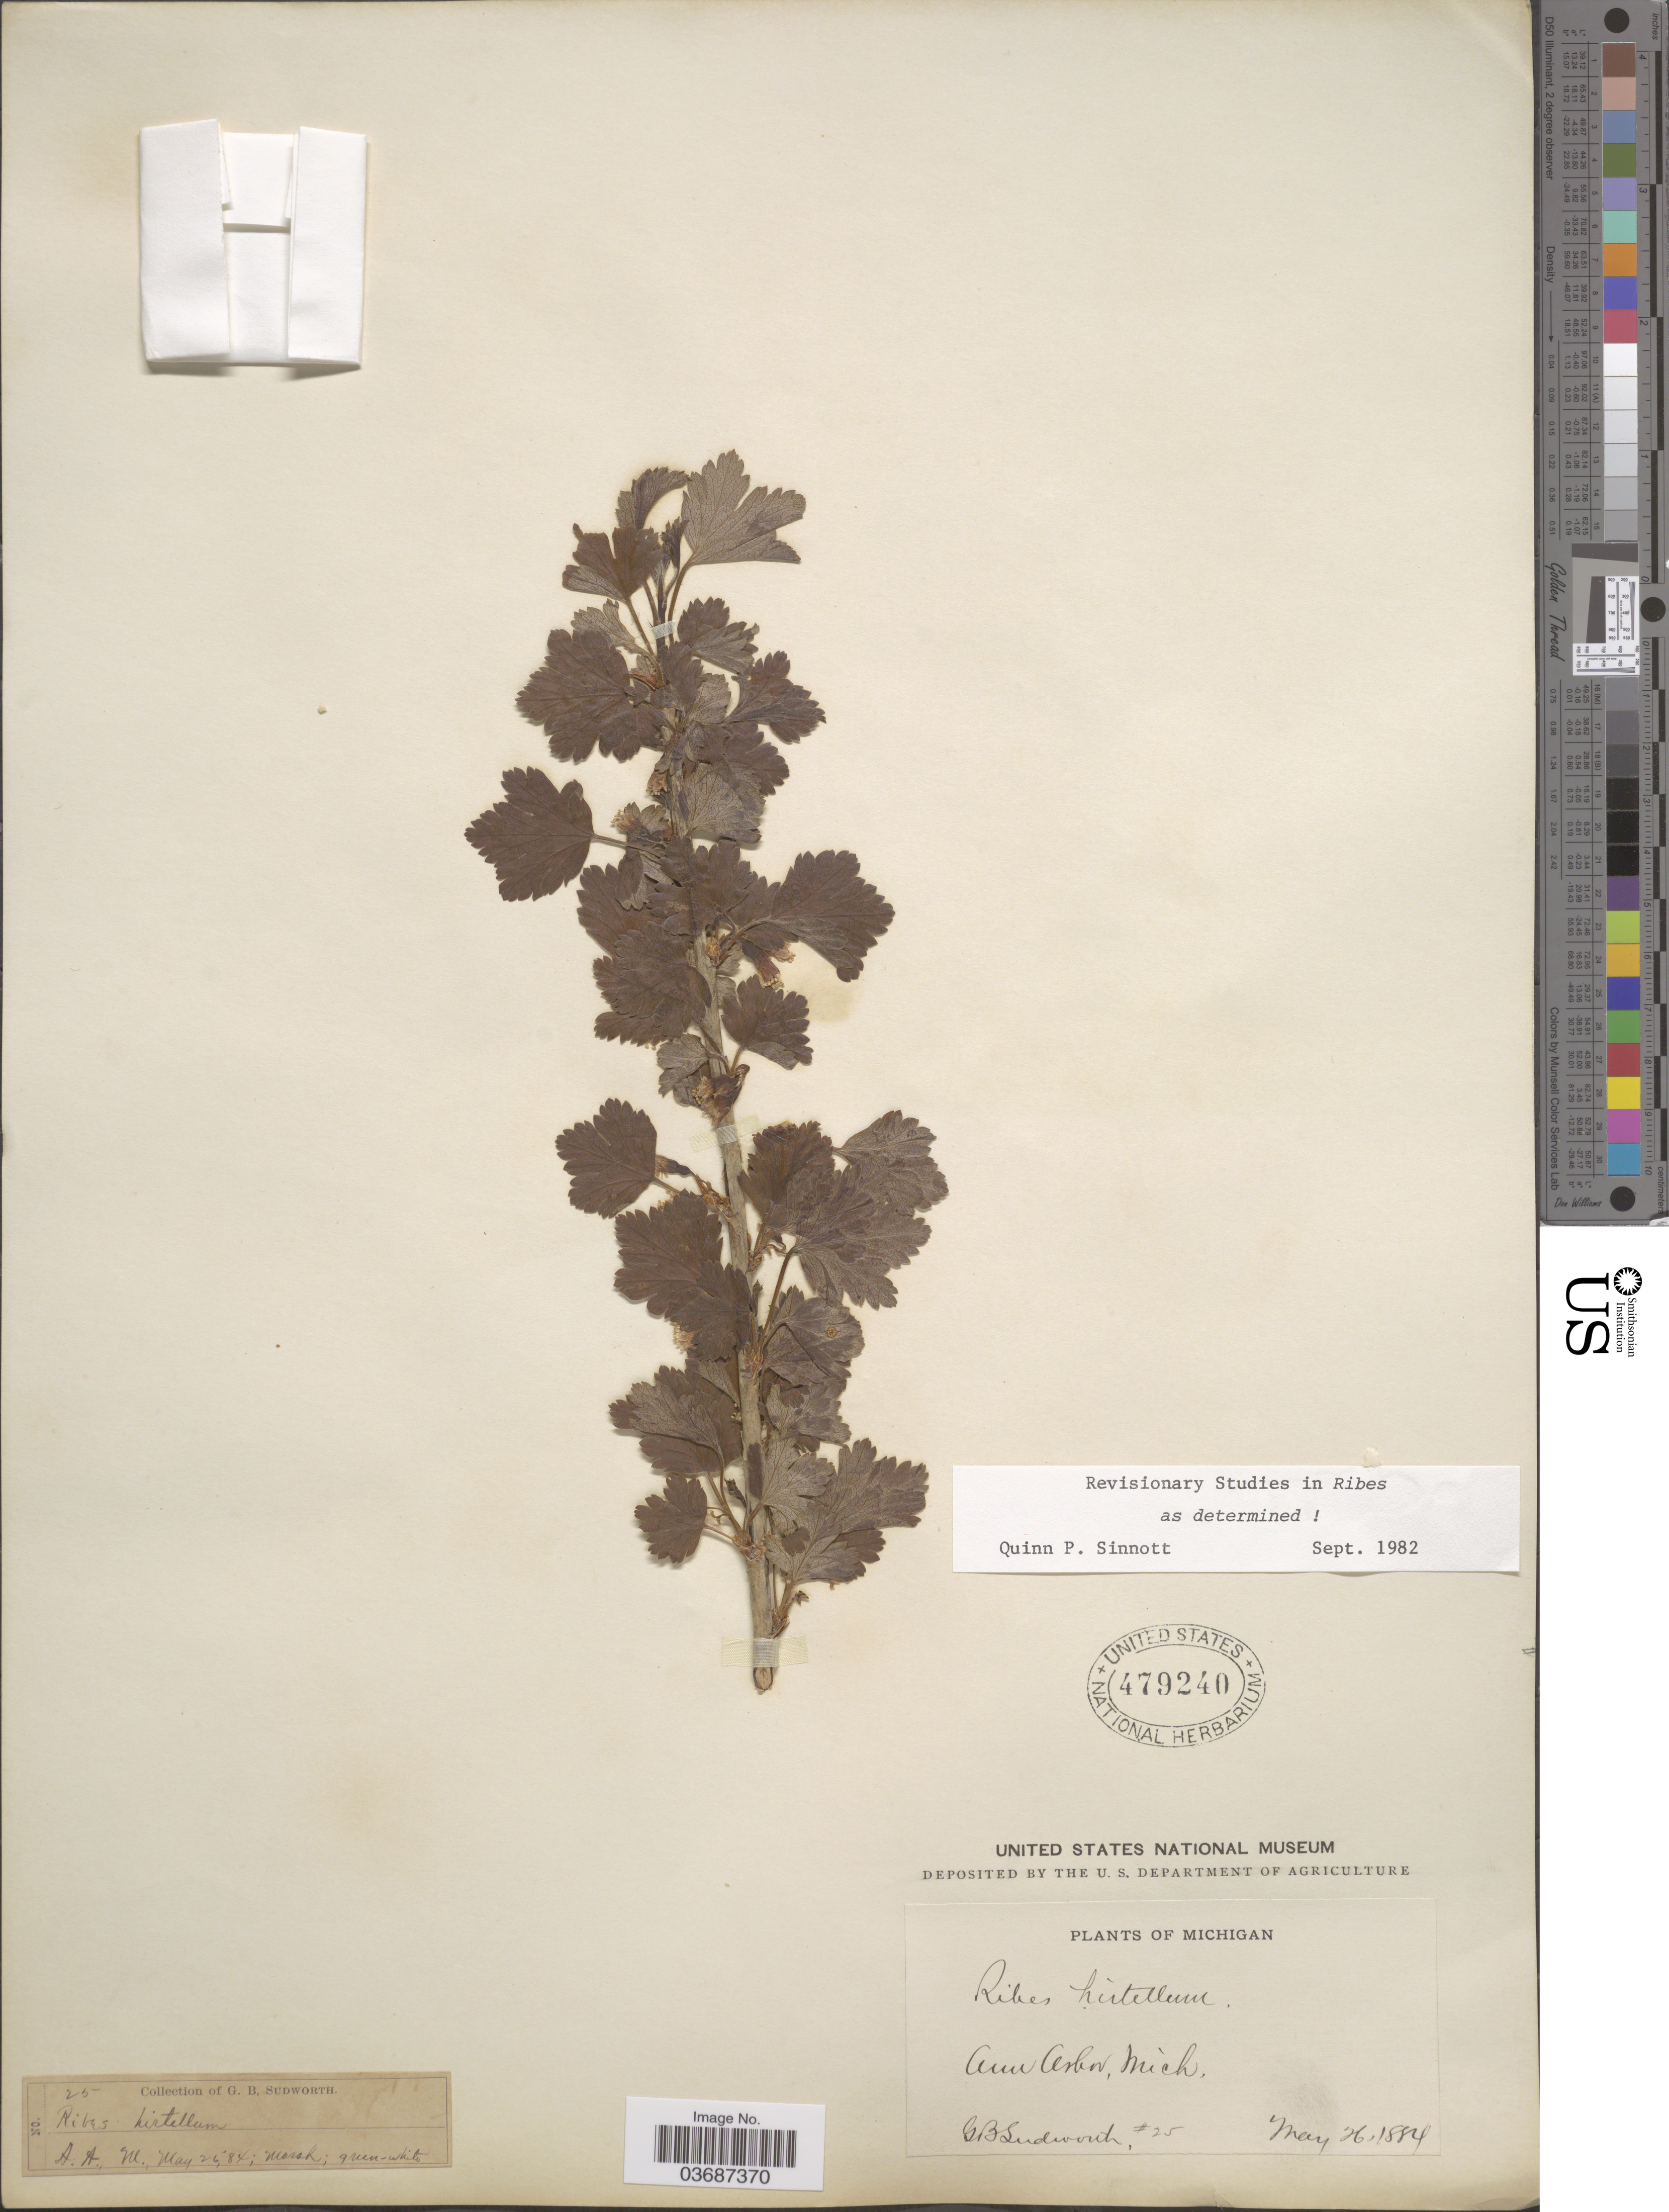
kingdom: Plantae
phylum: Tracheophyta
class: Magnoliopsida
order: Saxifragales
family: Grossulariaceae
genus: Ribes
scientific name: Ribes hirtellum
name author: Michx.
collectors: G. B. Sudworth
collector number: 25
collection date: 1884-05-26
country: United States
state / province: Michigan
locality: Ann Arbor.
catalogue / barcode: US 479240